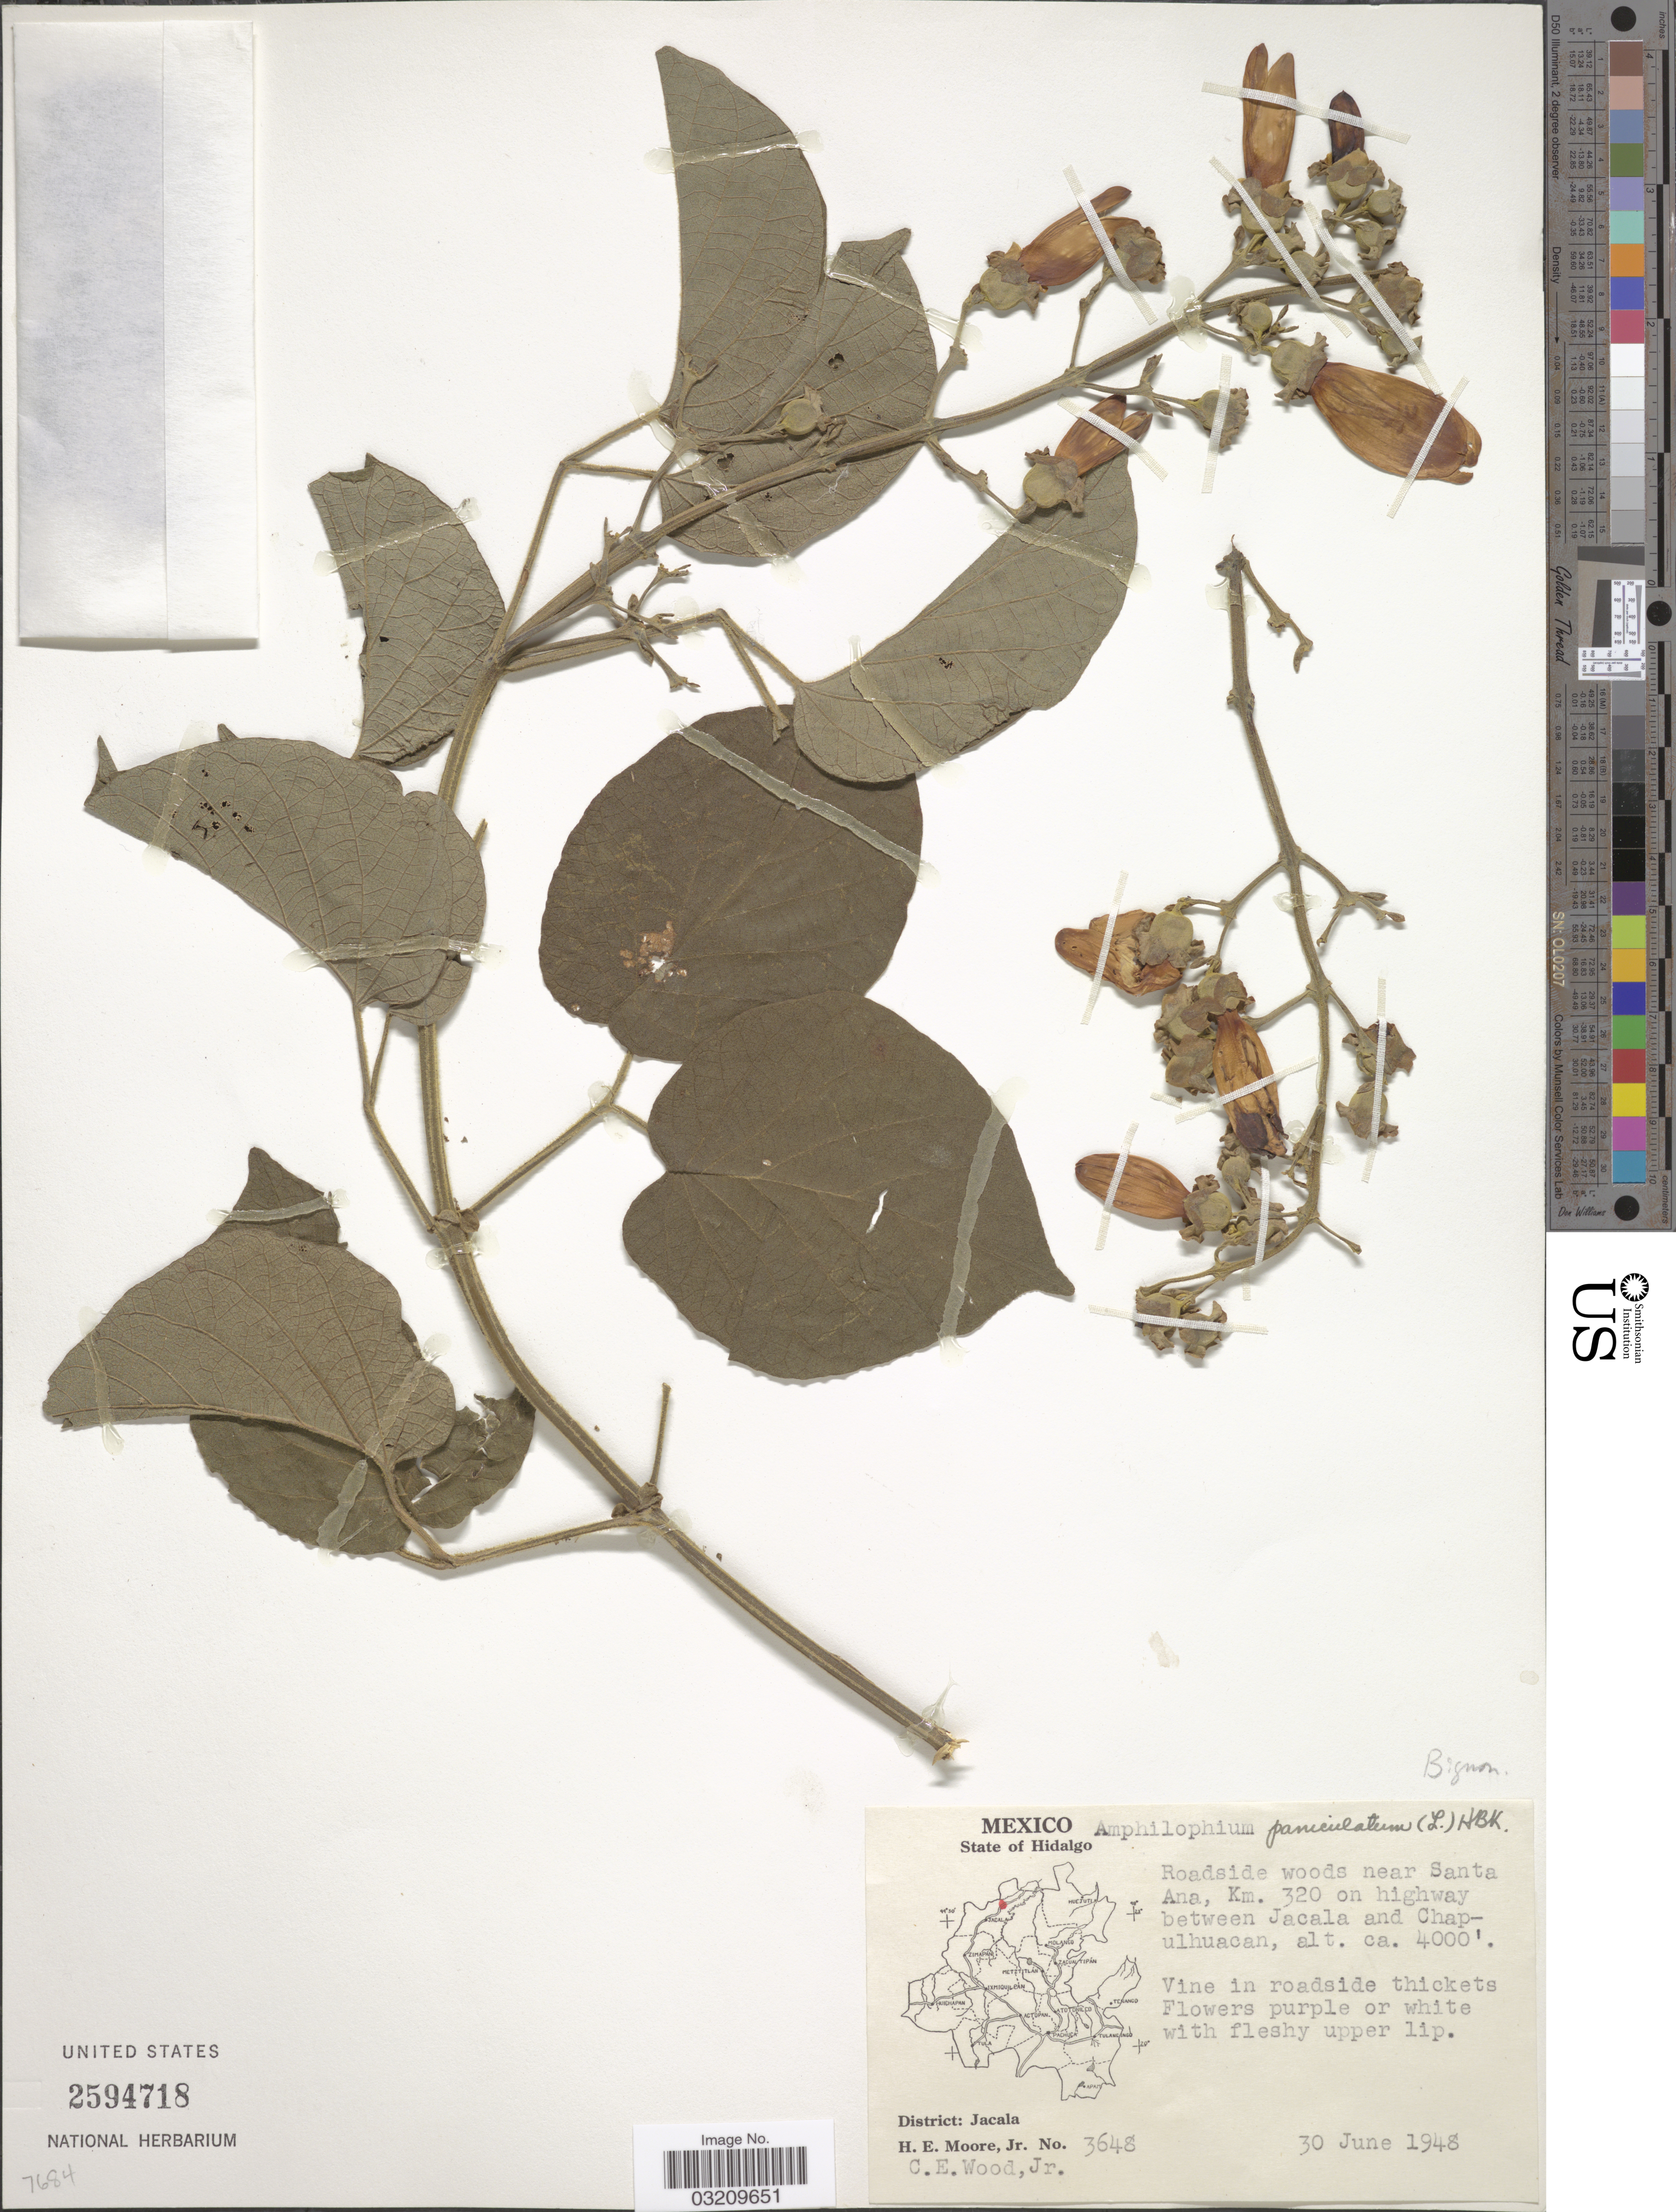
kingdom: Plantae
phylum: Tracheophyta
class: Magnoliopsida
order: Lamiales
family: Bignoniaceae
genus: Amphilophium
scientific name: Amphilophium paniculatum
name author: (L.) Kunth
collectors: H. Moore & C. Wood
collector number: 3648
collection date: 1948-06-30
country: Mexico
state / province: Hidalgo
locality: Roadside woods near Santa Ana, Km. 320 on highway between Jacala and Chapulhuacan.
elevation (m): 1219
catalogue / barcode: US 2594718